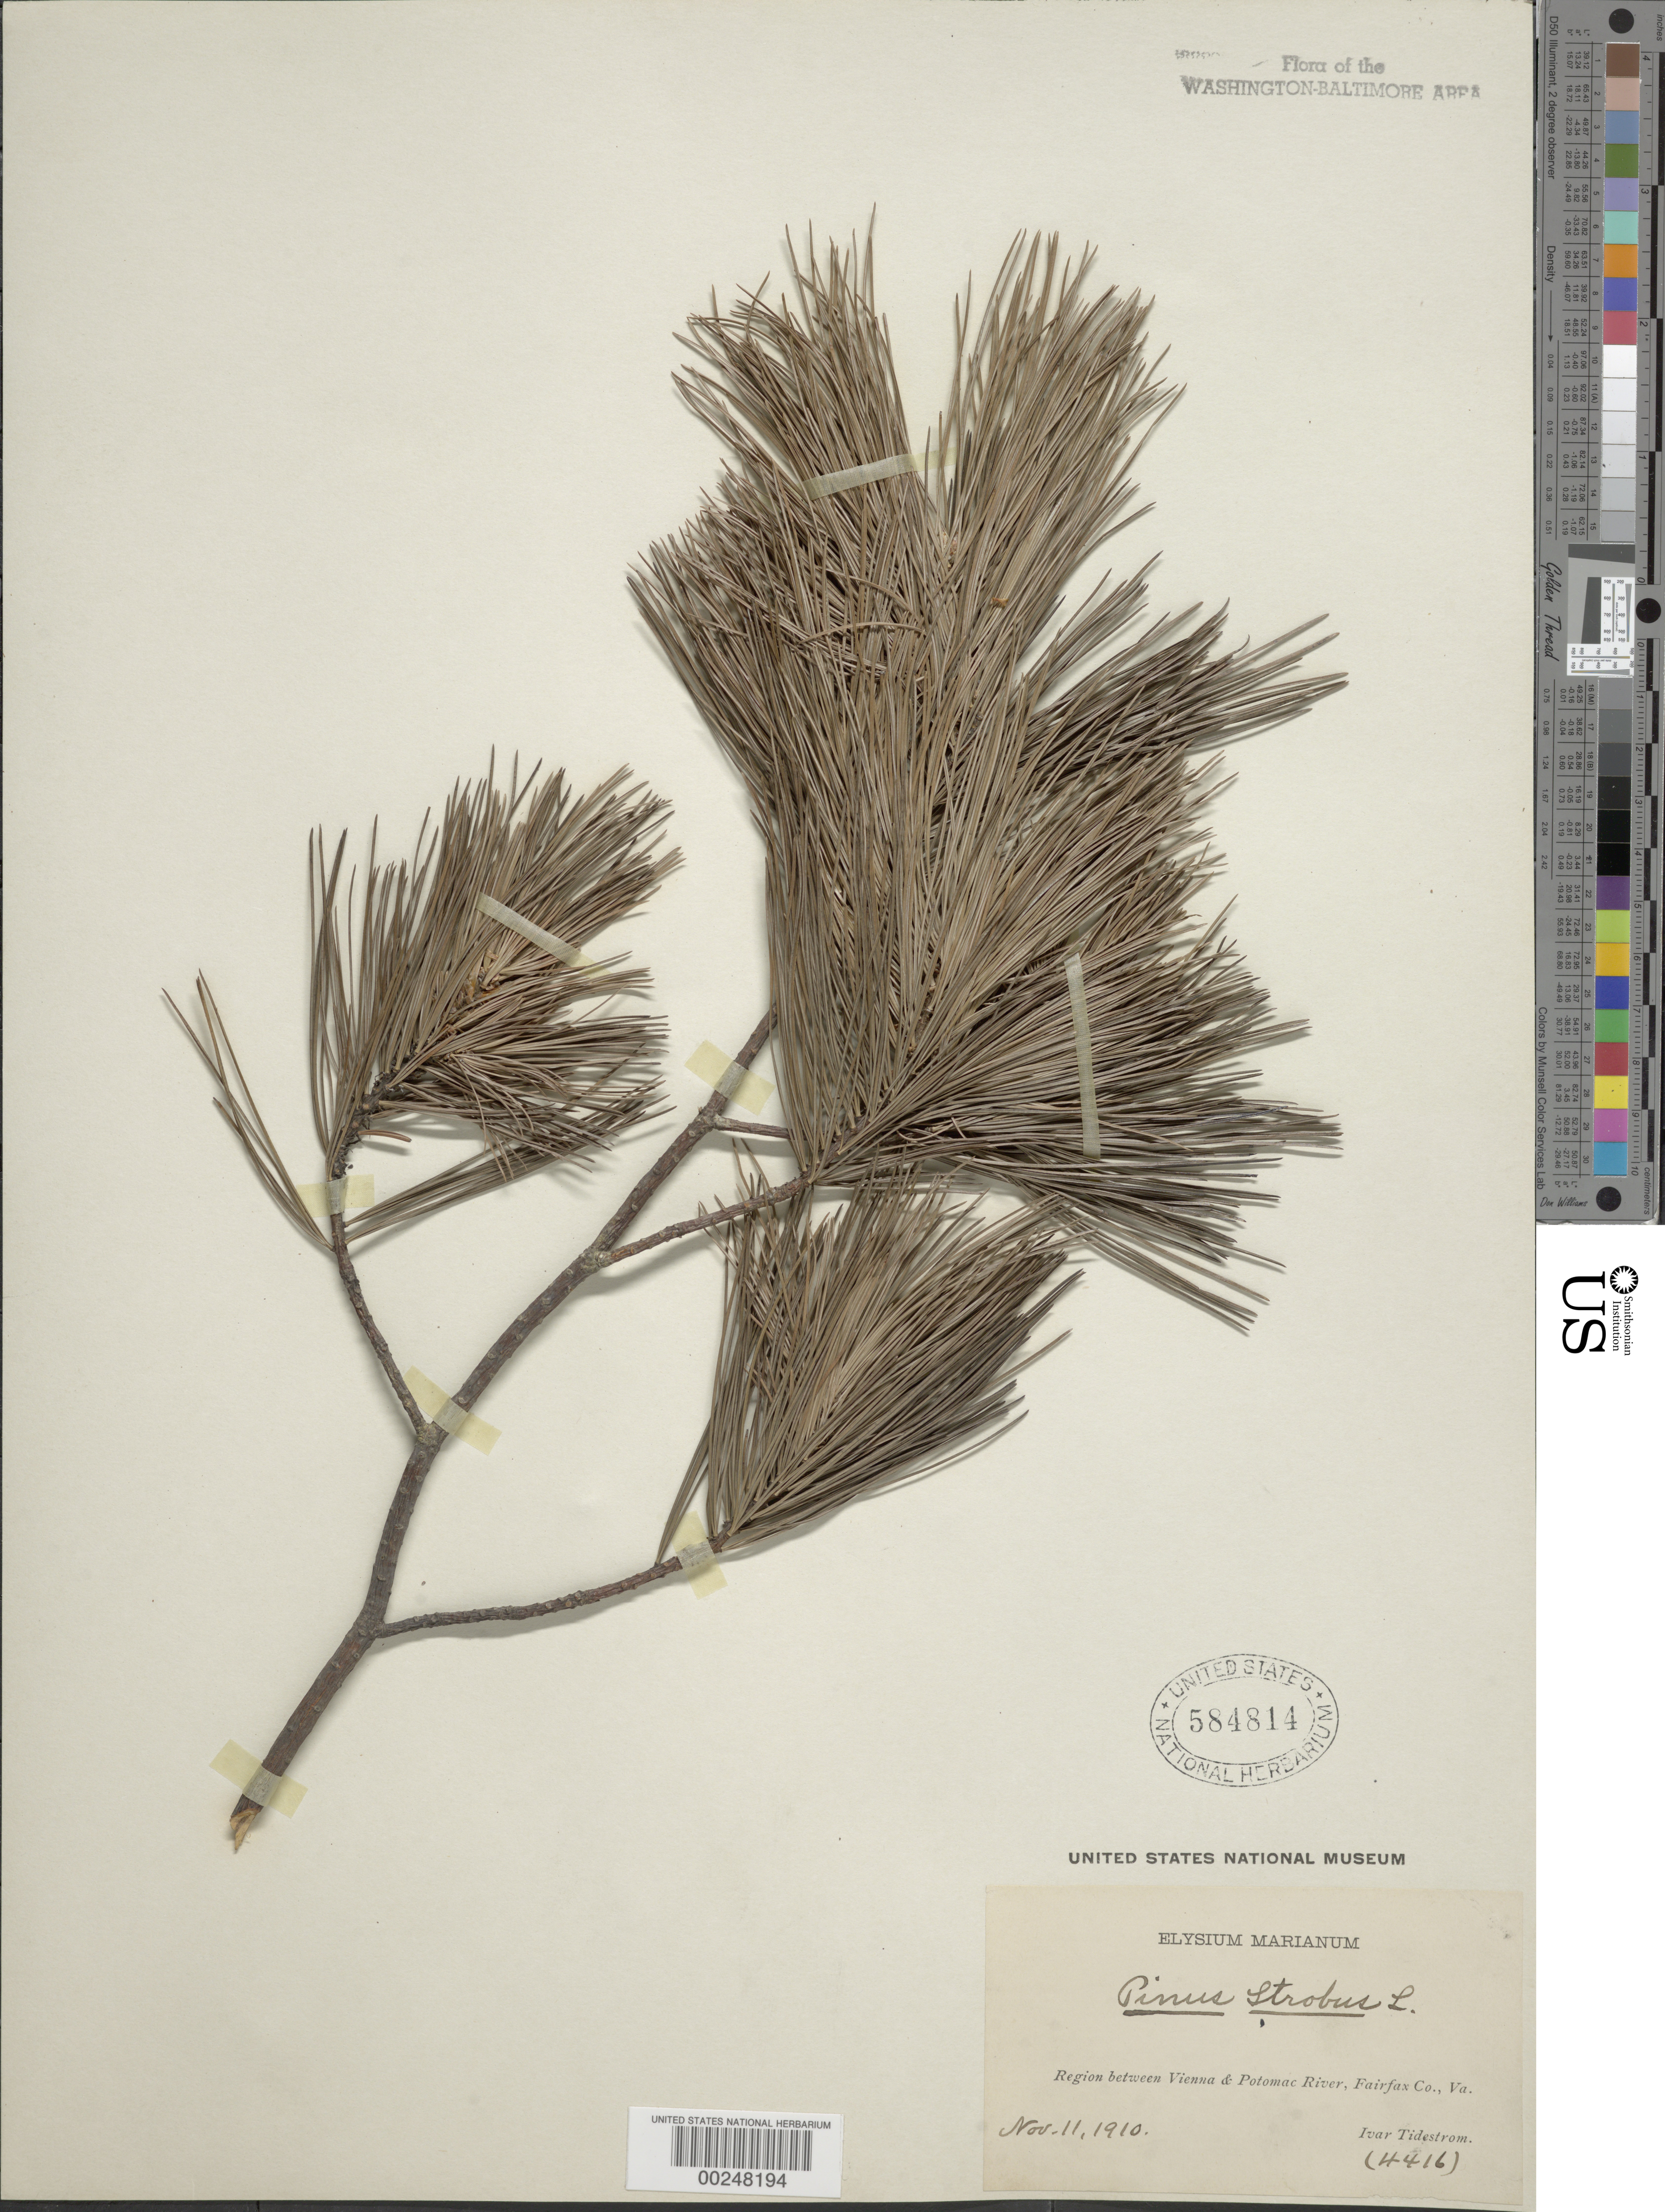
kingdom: Plantae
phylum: Tracheophyta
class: Pinopsida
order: Pinales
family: Pinaceae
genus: Pinus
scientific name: Pinus strobus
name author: L.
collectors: I. F. Tidestrom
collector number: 4416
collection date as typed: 11 Nov 1910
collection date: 1910-11-11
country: United States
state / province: Virginia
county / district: Fairfax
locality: Between Vienna and Potomac River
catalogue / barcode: US 584814